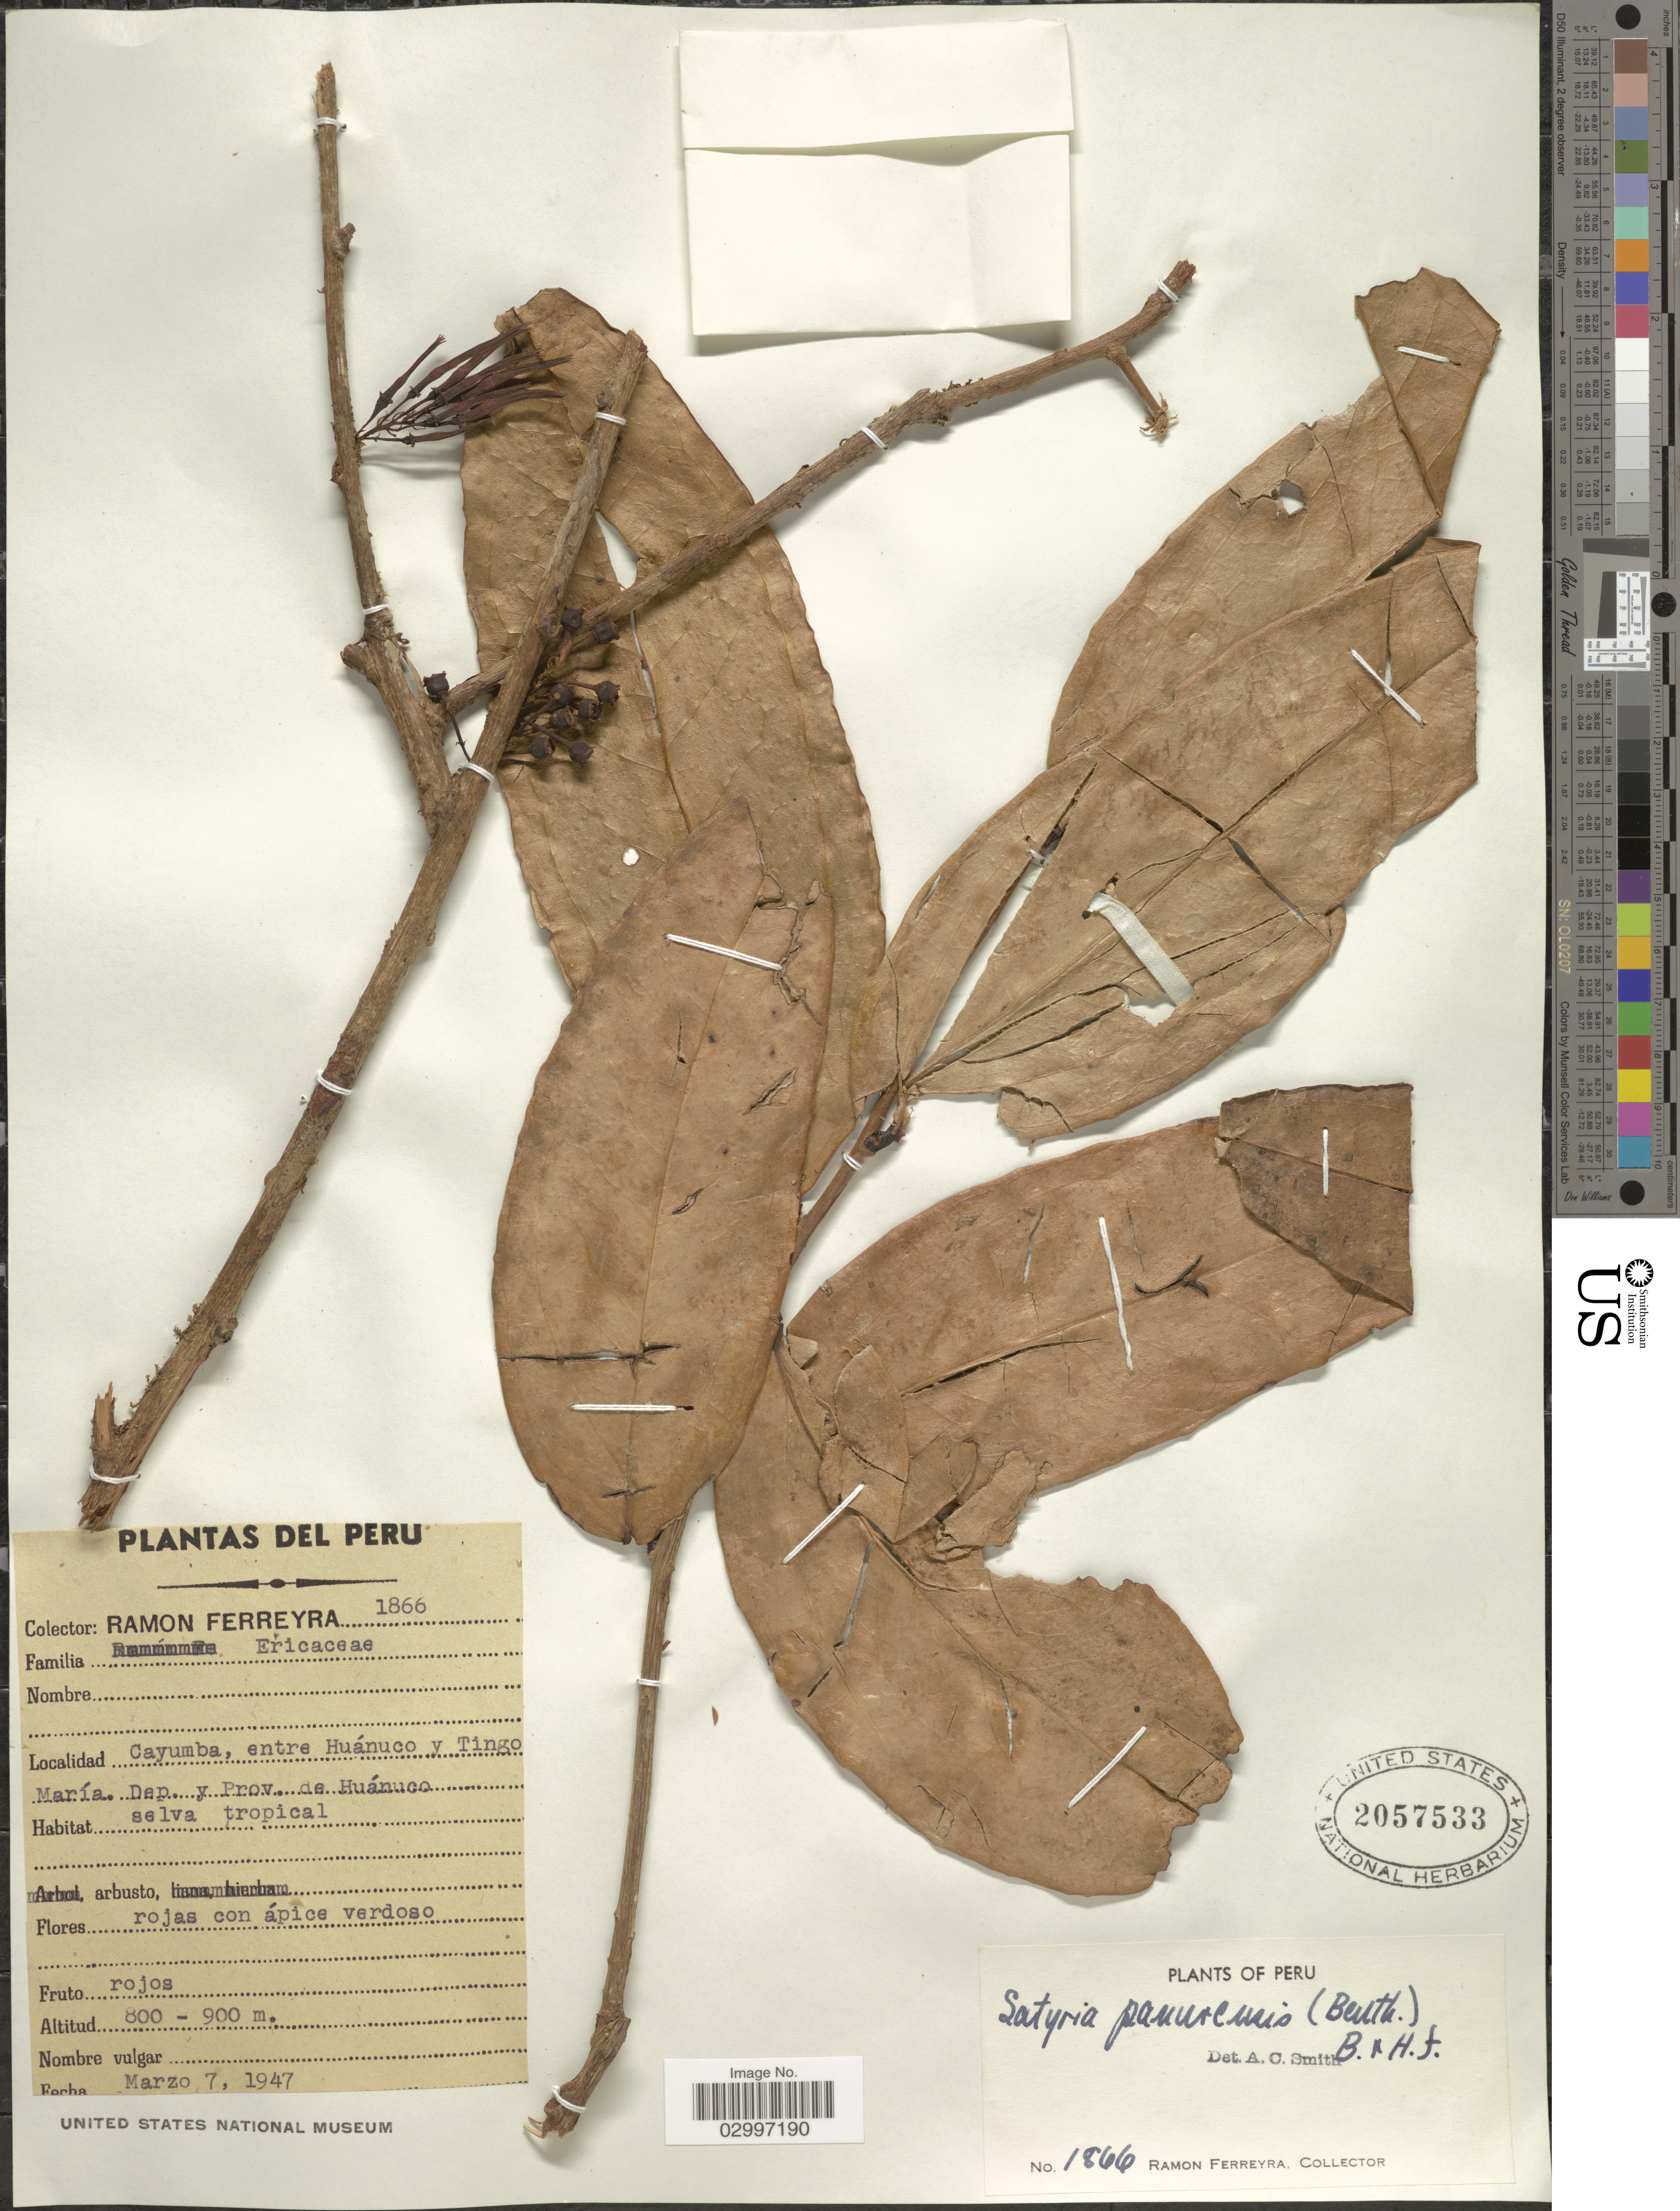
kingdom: Plantae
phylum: Tracheophyta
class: Magnoliopsida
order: Ericales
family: Ericaceae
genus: Satyria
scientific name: Satyria panurensis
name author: (Benth. ex Meisn.) Benth. & Hook. f. ex Nied.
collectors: R. A. Ferreyra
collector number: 1866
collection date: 1947-03-07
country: Peru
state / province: Huánuco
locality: Cayumba, entre Huánuco y Tingo María, Dep. y Prov. de Huánuco.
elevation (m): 800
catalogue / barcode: US 2057533